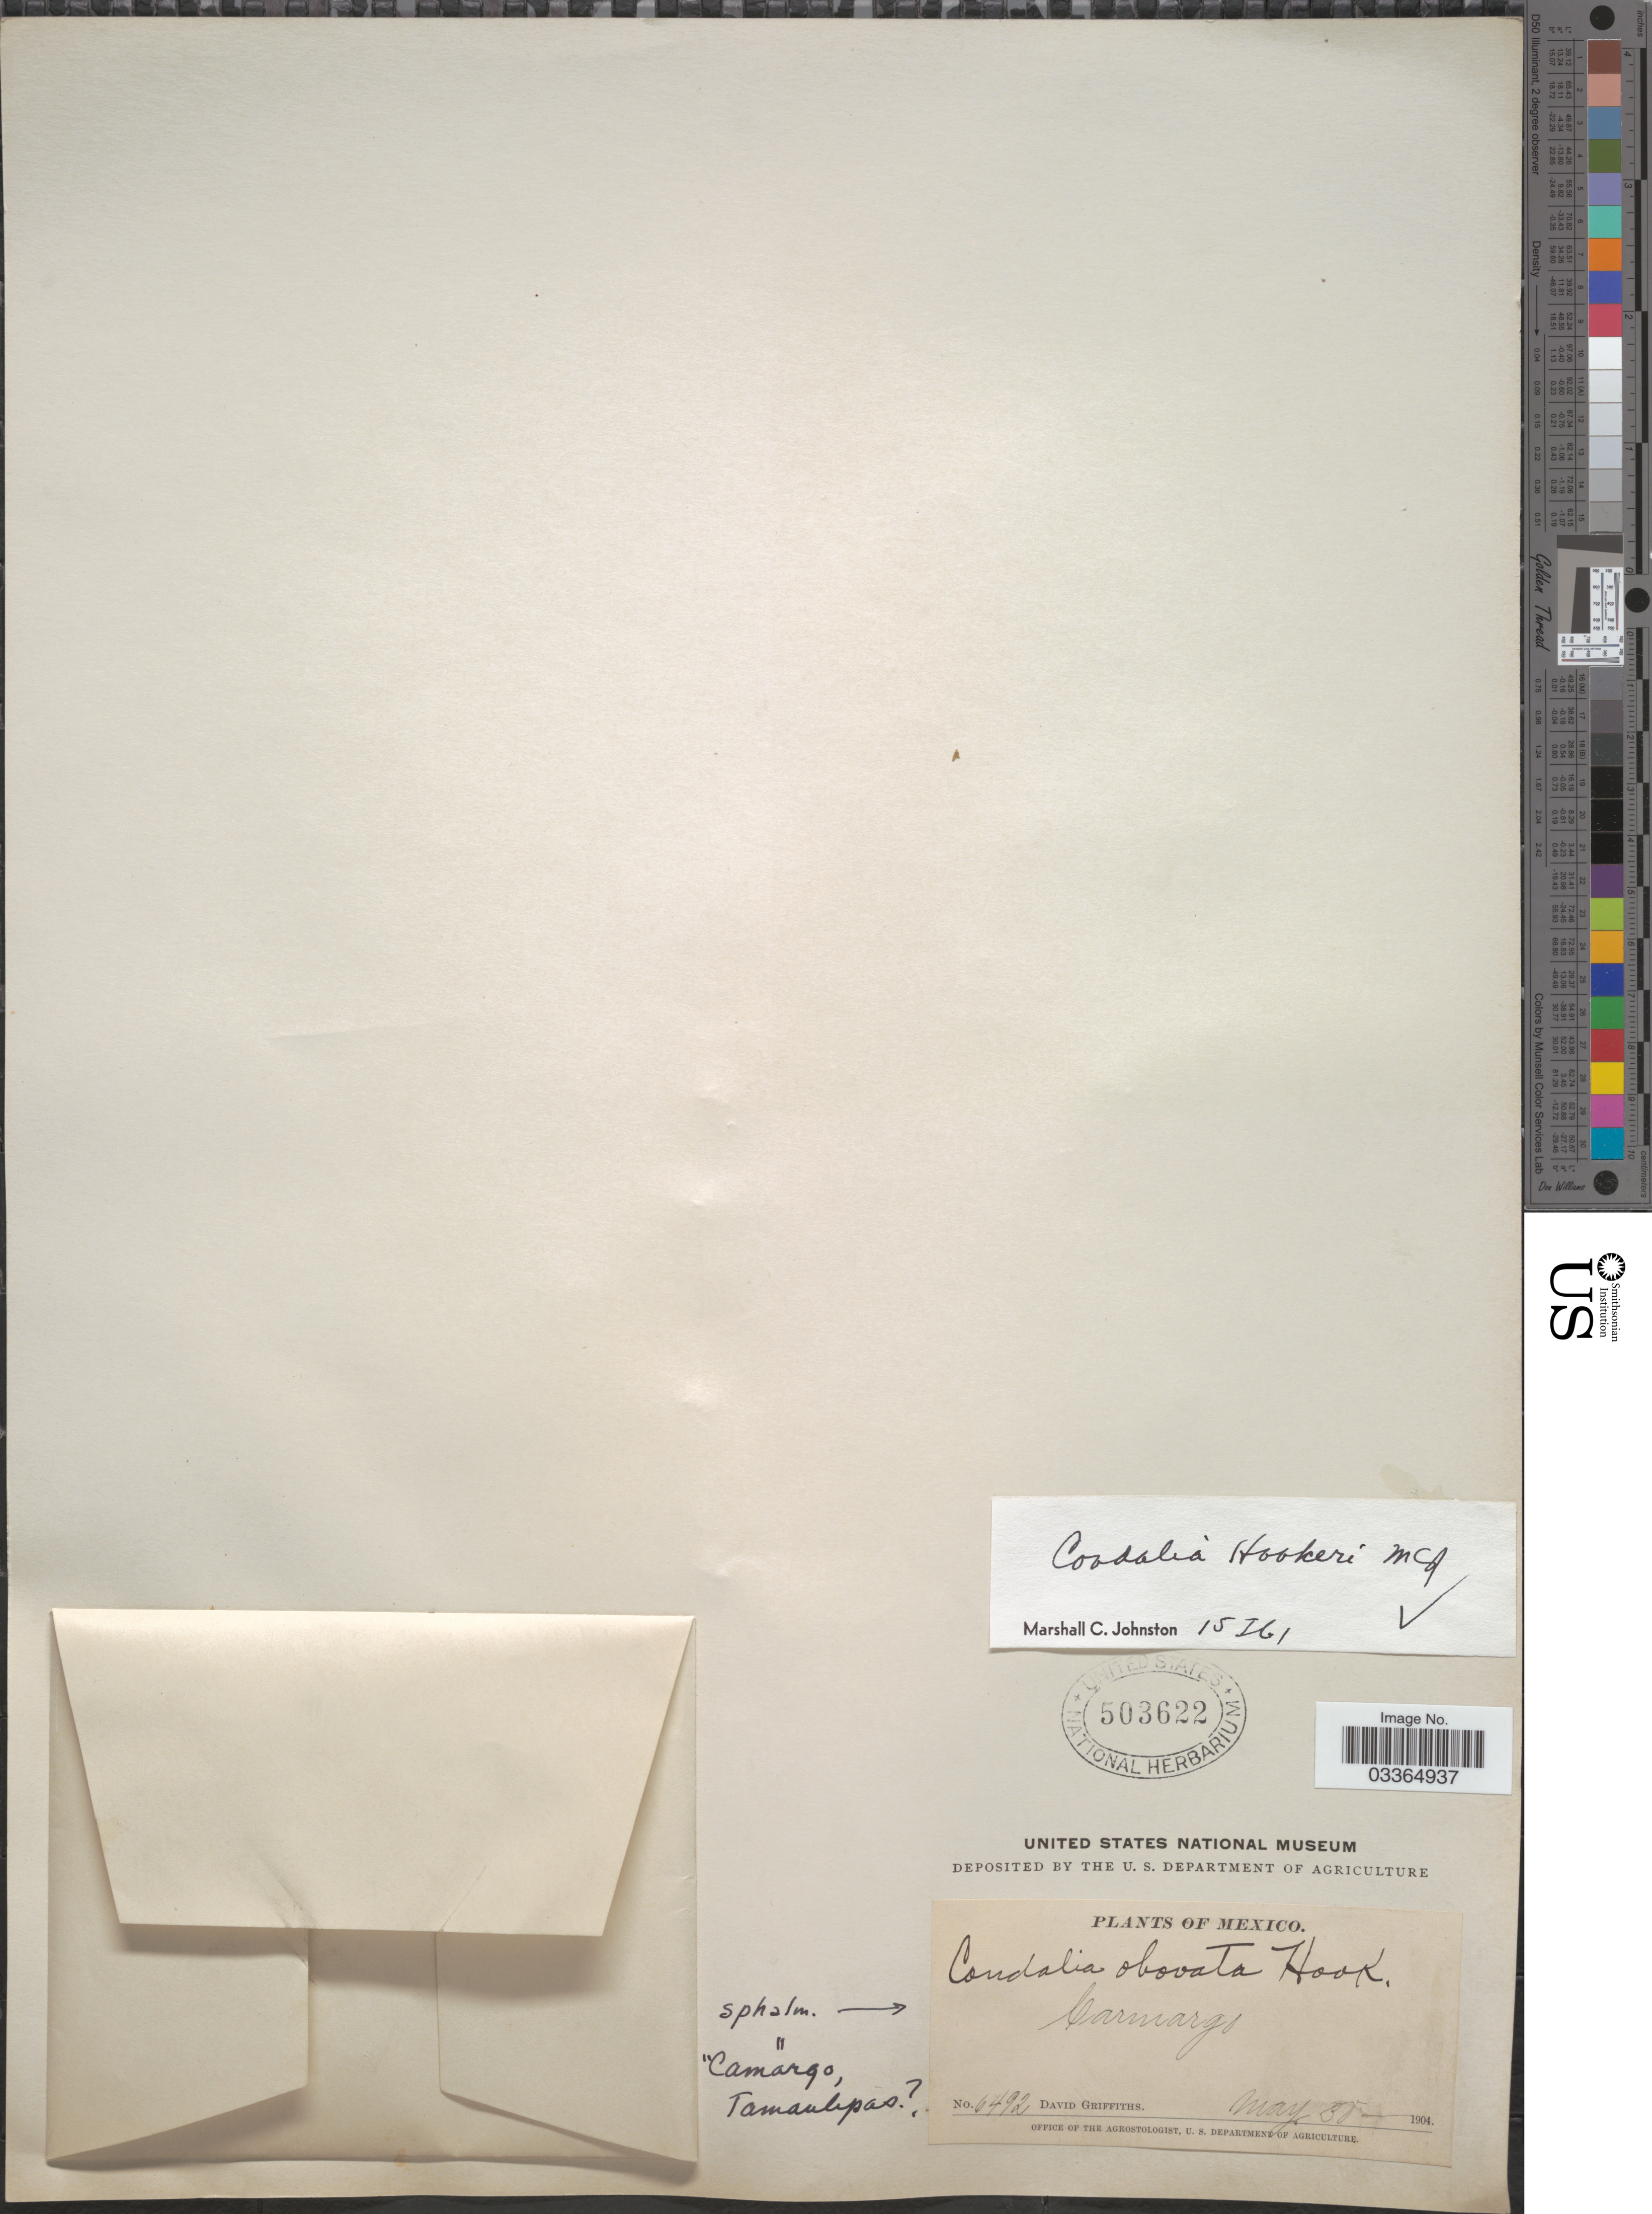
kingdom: Plantae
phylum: Tracheophyta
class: Magnoliopsida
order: Rosales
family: Rhamnaceae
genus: Condalia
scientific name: Condalia hookeri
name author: M.C. Johnst.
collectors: D. Griffiths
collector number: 6492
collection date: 1904-05-30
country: Mexico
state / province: Tamaulipas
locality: Carmargo.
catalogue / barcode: US 503622